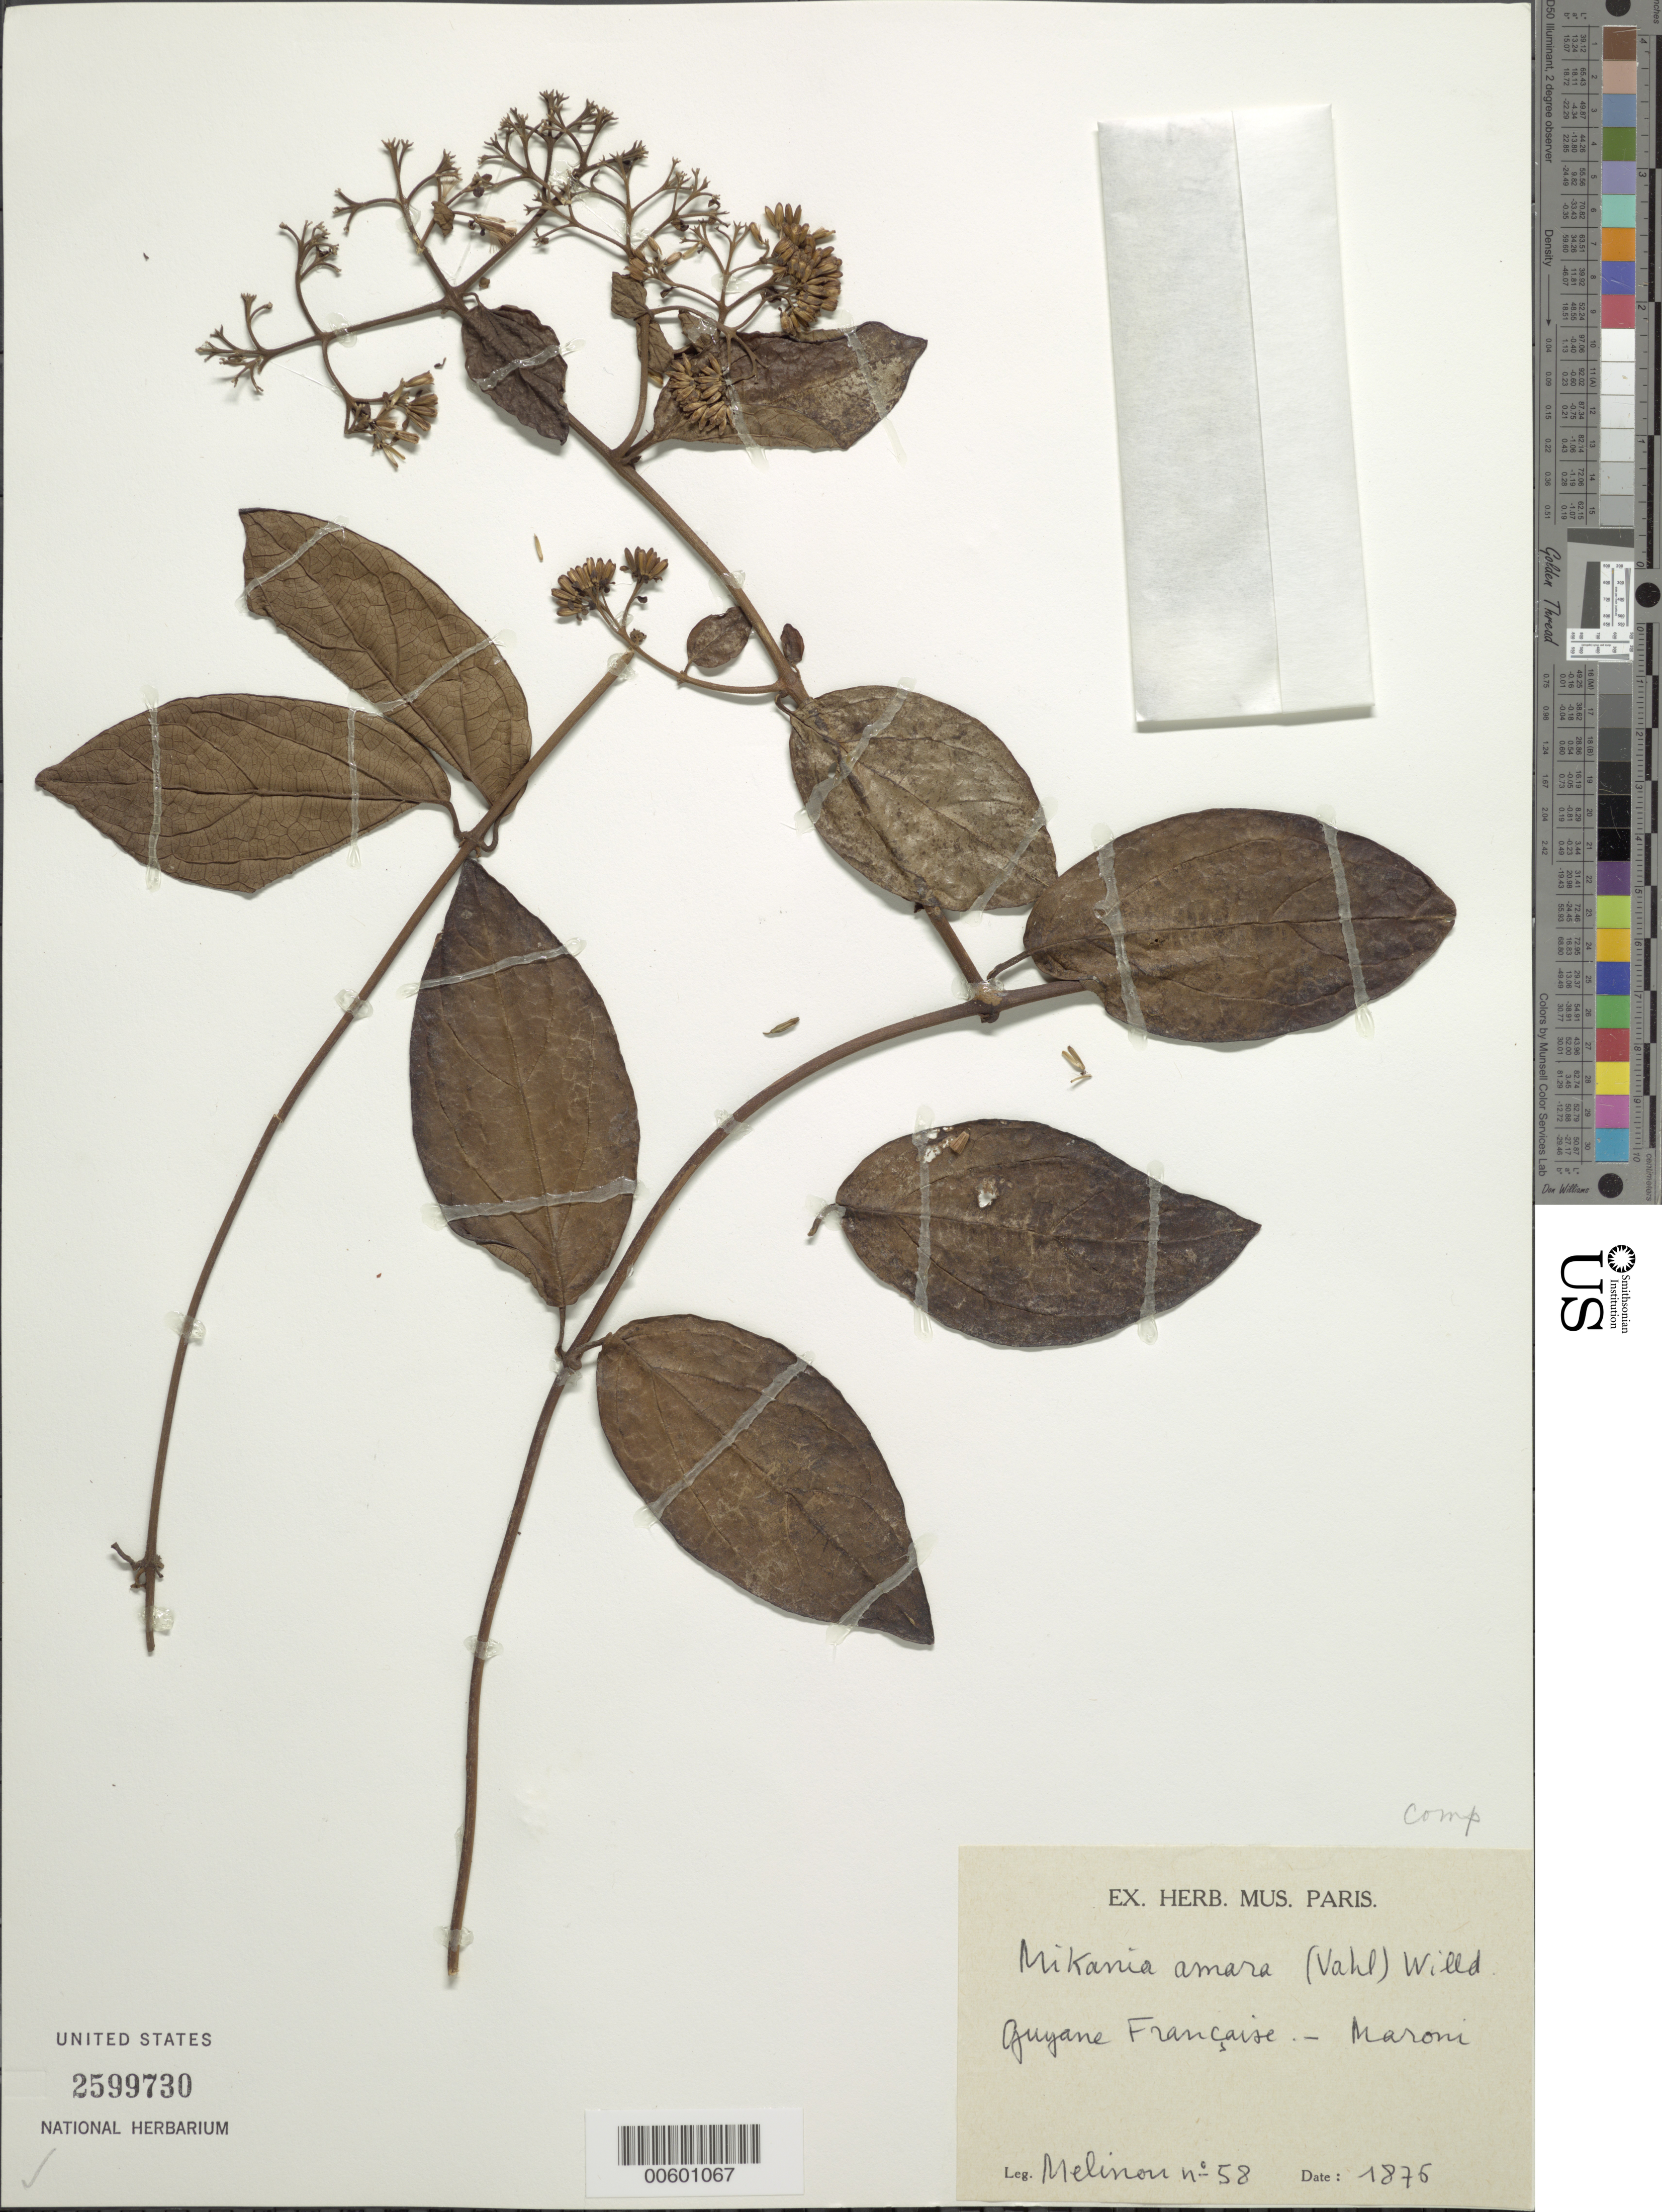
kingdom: Plantae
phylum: Tracheophyta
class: Magnoliopsida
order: Asterales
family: Asteraceae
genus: Mikania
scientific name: Mikania parviflora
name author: (Aubl.) H. Karst.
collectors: E. Mélinon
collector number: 58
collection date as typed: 1876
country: French Guiana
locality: Maroni R.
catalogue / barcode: US 2599730